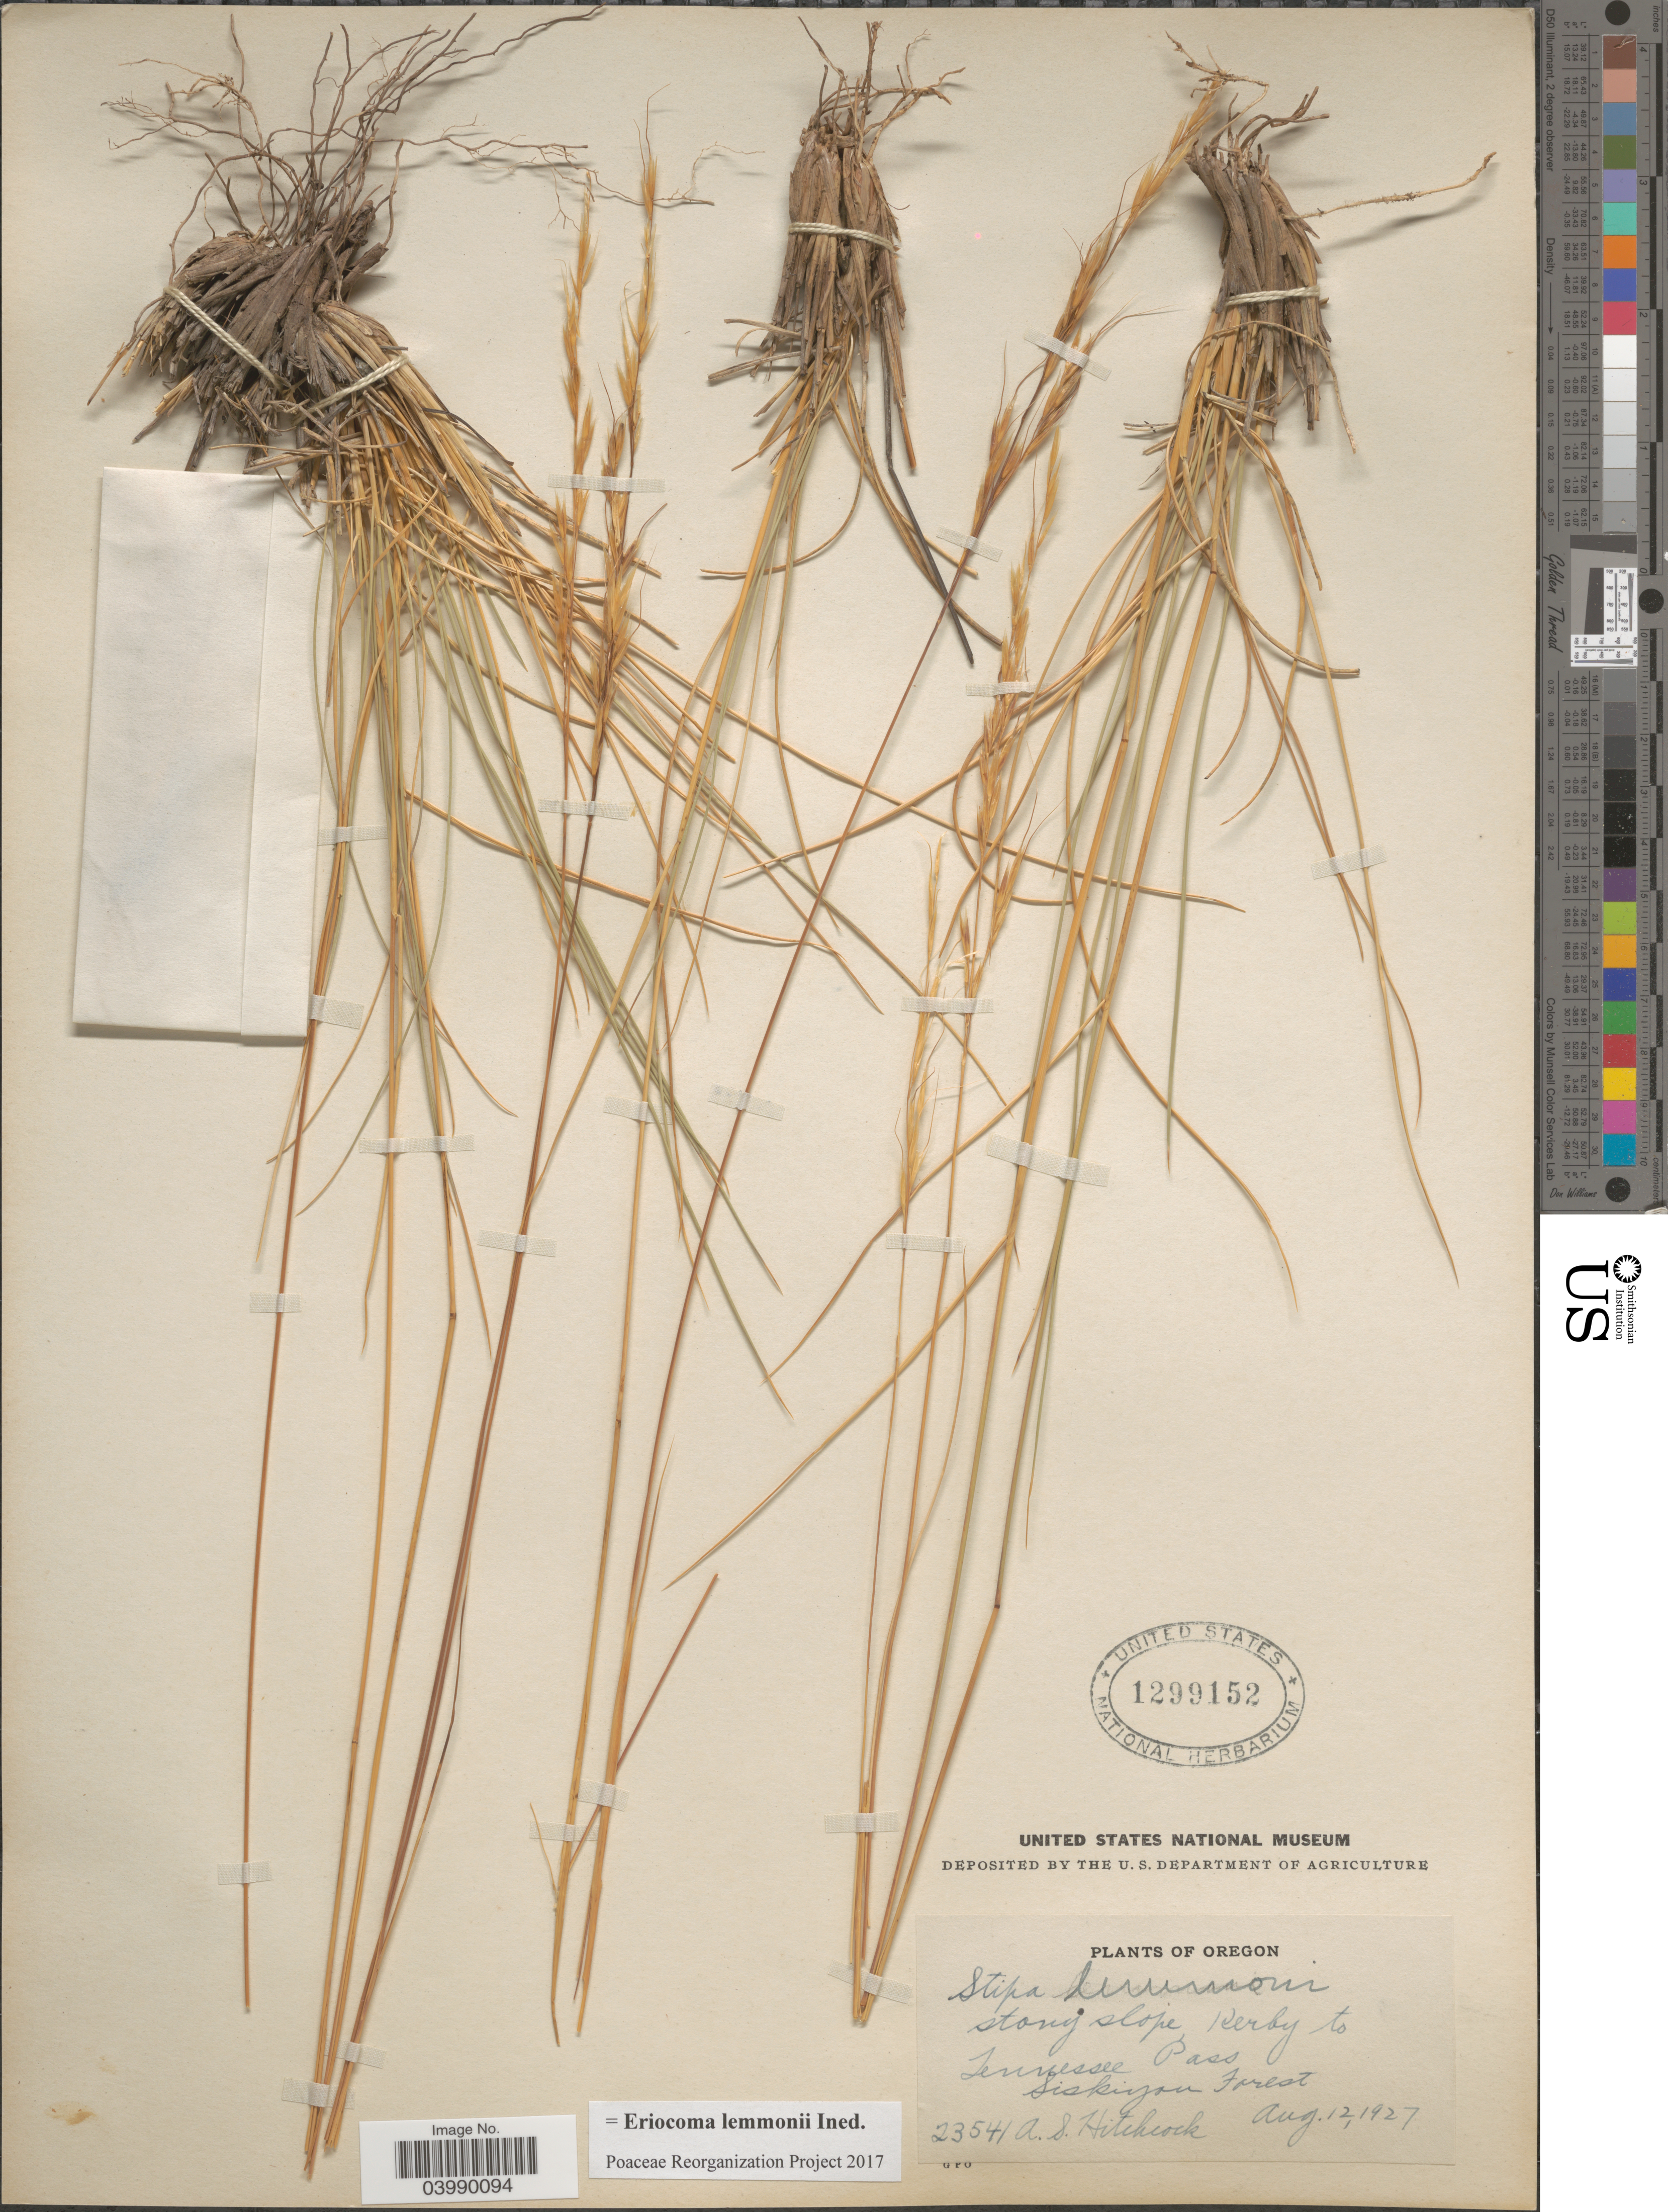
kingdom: Plantae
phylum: Tracheophyta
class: Liliopsida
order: Poales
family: Poaceae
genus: Eriocoma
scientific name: Eriocoma lemmonii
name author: (Vasey) Romasch.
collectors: A. S. Hitchcock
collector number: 23541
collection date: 1927-08-12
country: United States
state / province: Oregon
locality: Kerby to Tennessee Pass. Siskiyou Forest.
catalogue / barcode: US 1299152